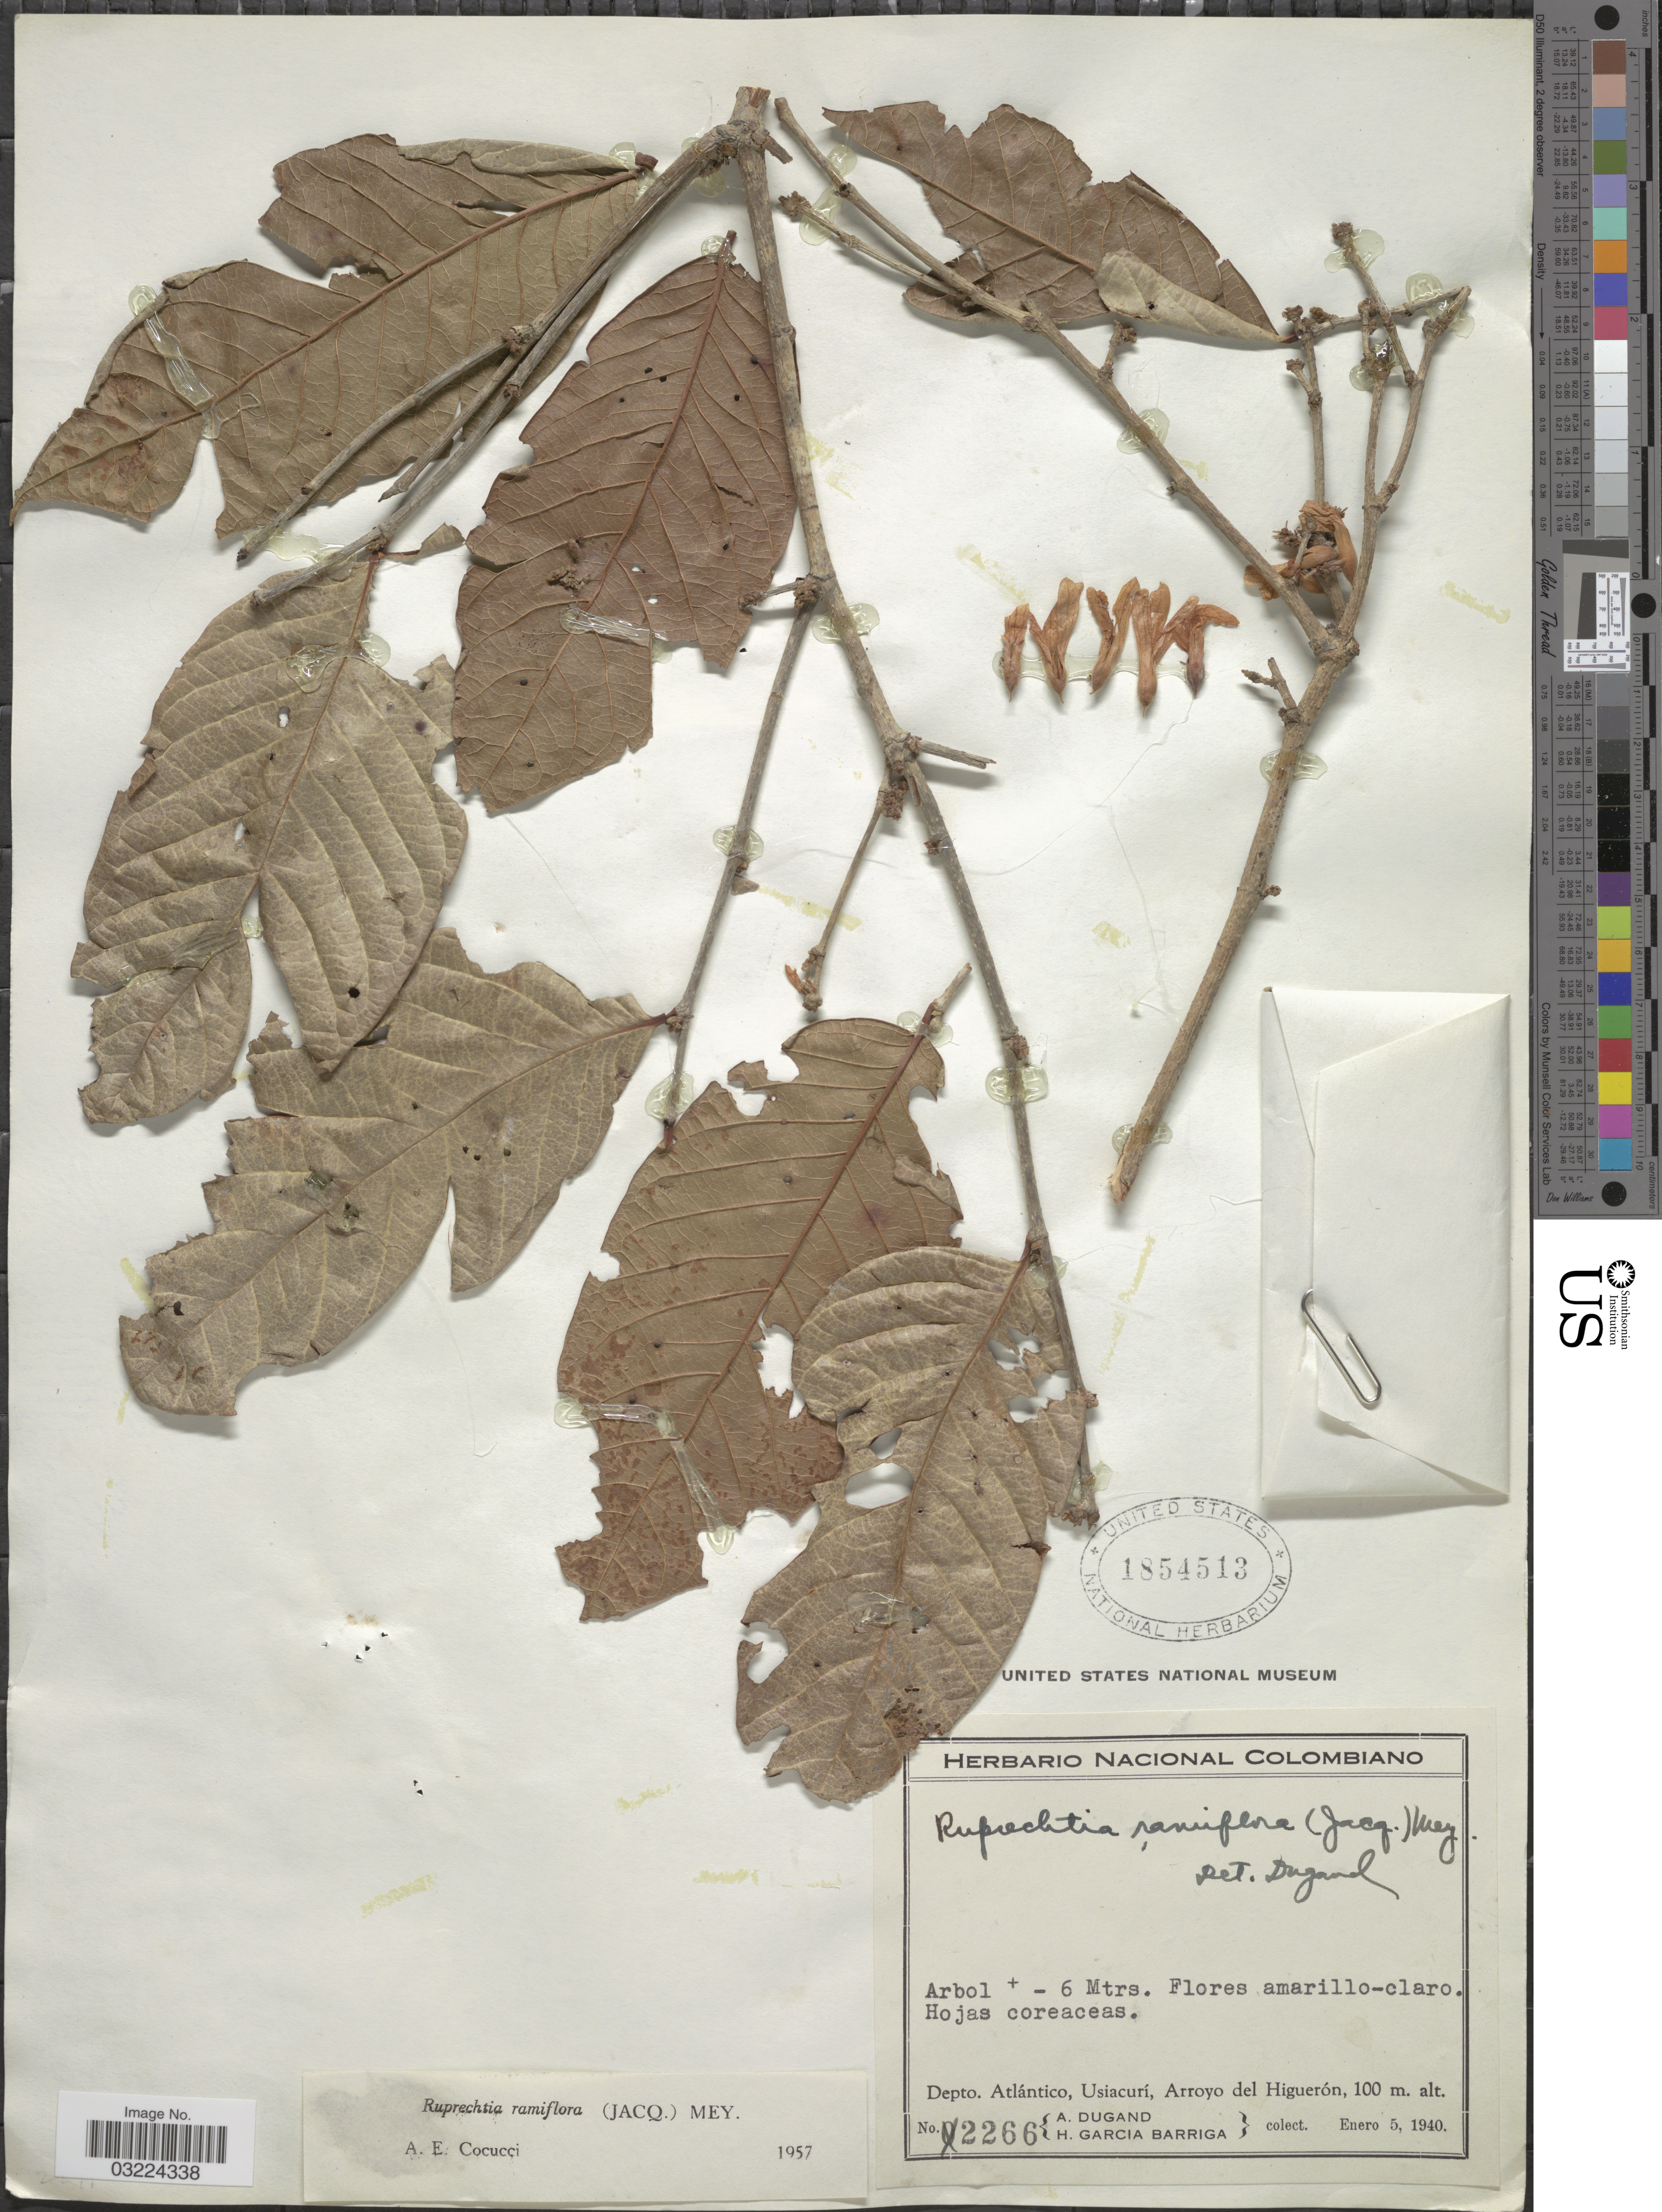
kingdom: Plantae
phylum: Tracheophyta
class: Magnoliopsida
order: Caryophyllales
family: Polygonaceae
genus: Ruprechtia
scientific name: Ruprechtia ramiflora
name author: (Jacq.) C.A. Mey.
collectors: A. Dugand & H. García Barriga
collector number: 2266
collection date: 1940-01-05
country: Colombia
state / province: Atlántico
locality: Depto. Atlántico, Usiacurí, Arroyo del Higuerón.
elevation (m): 100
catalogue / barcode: US 1854513